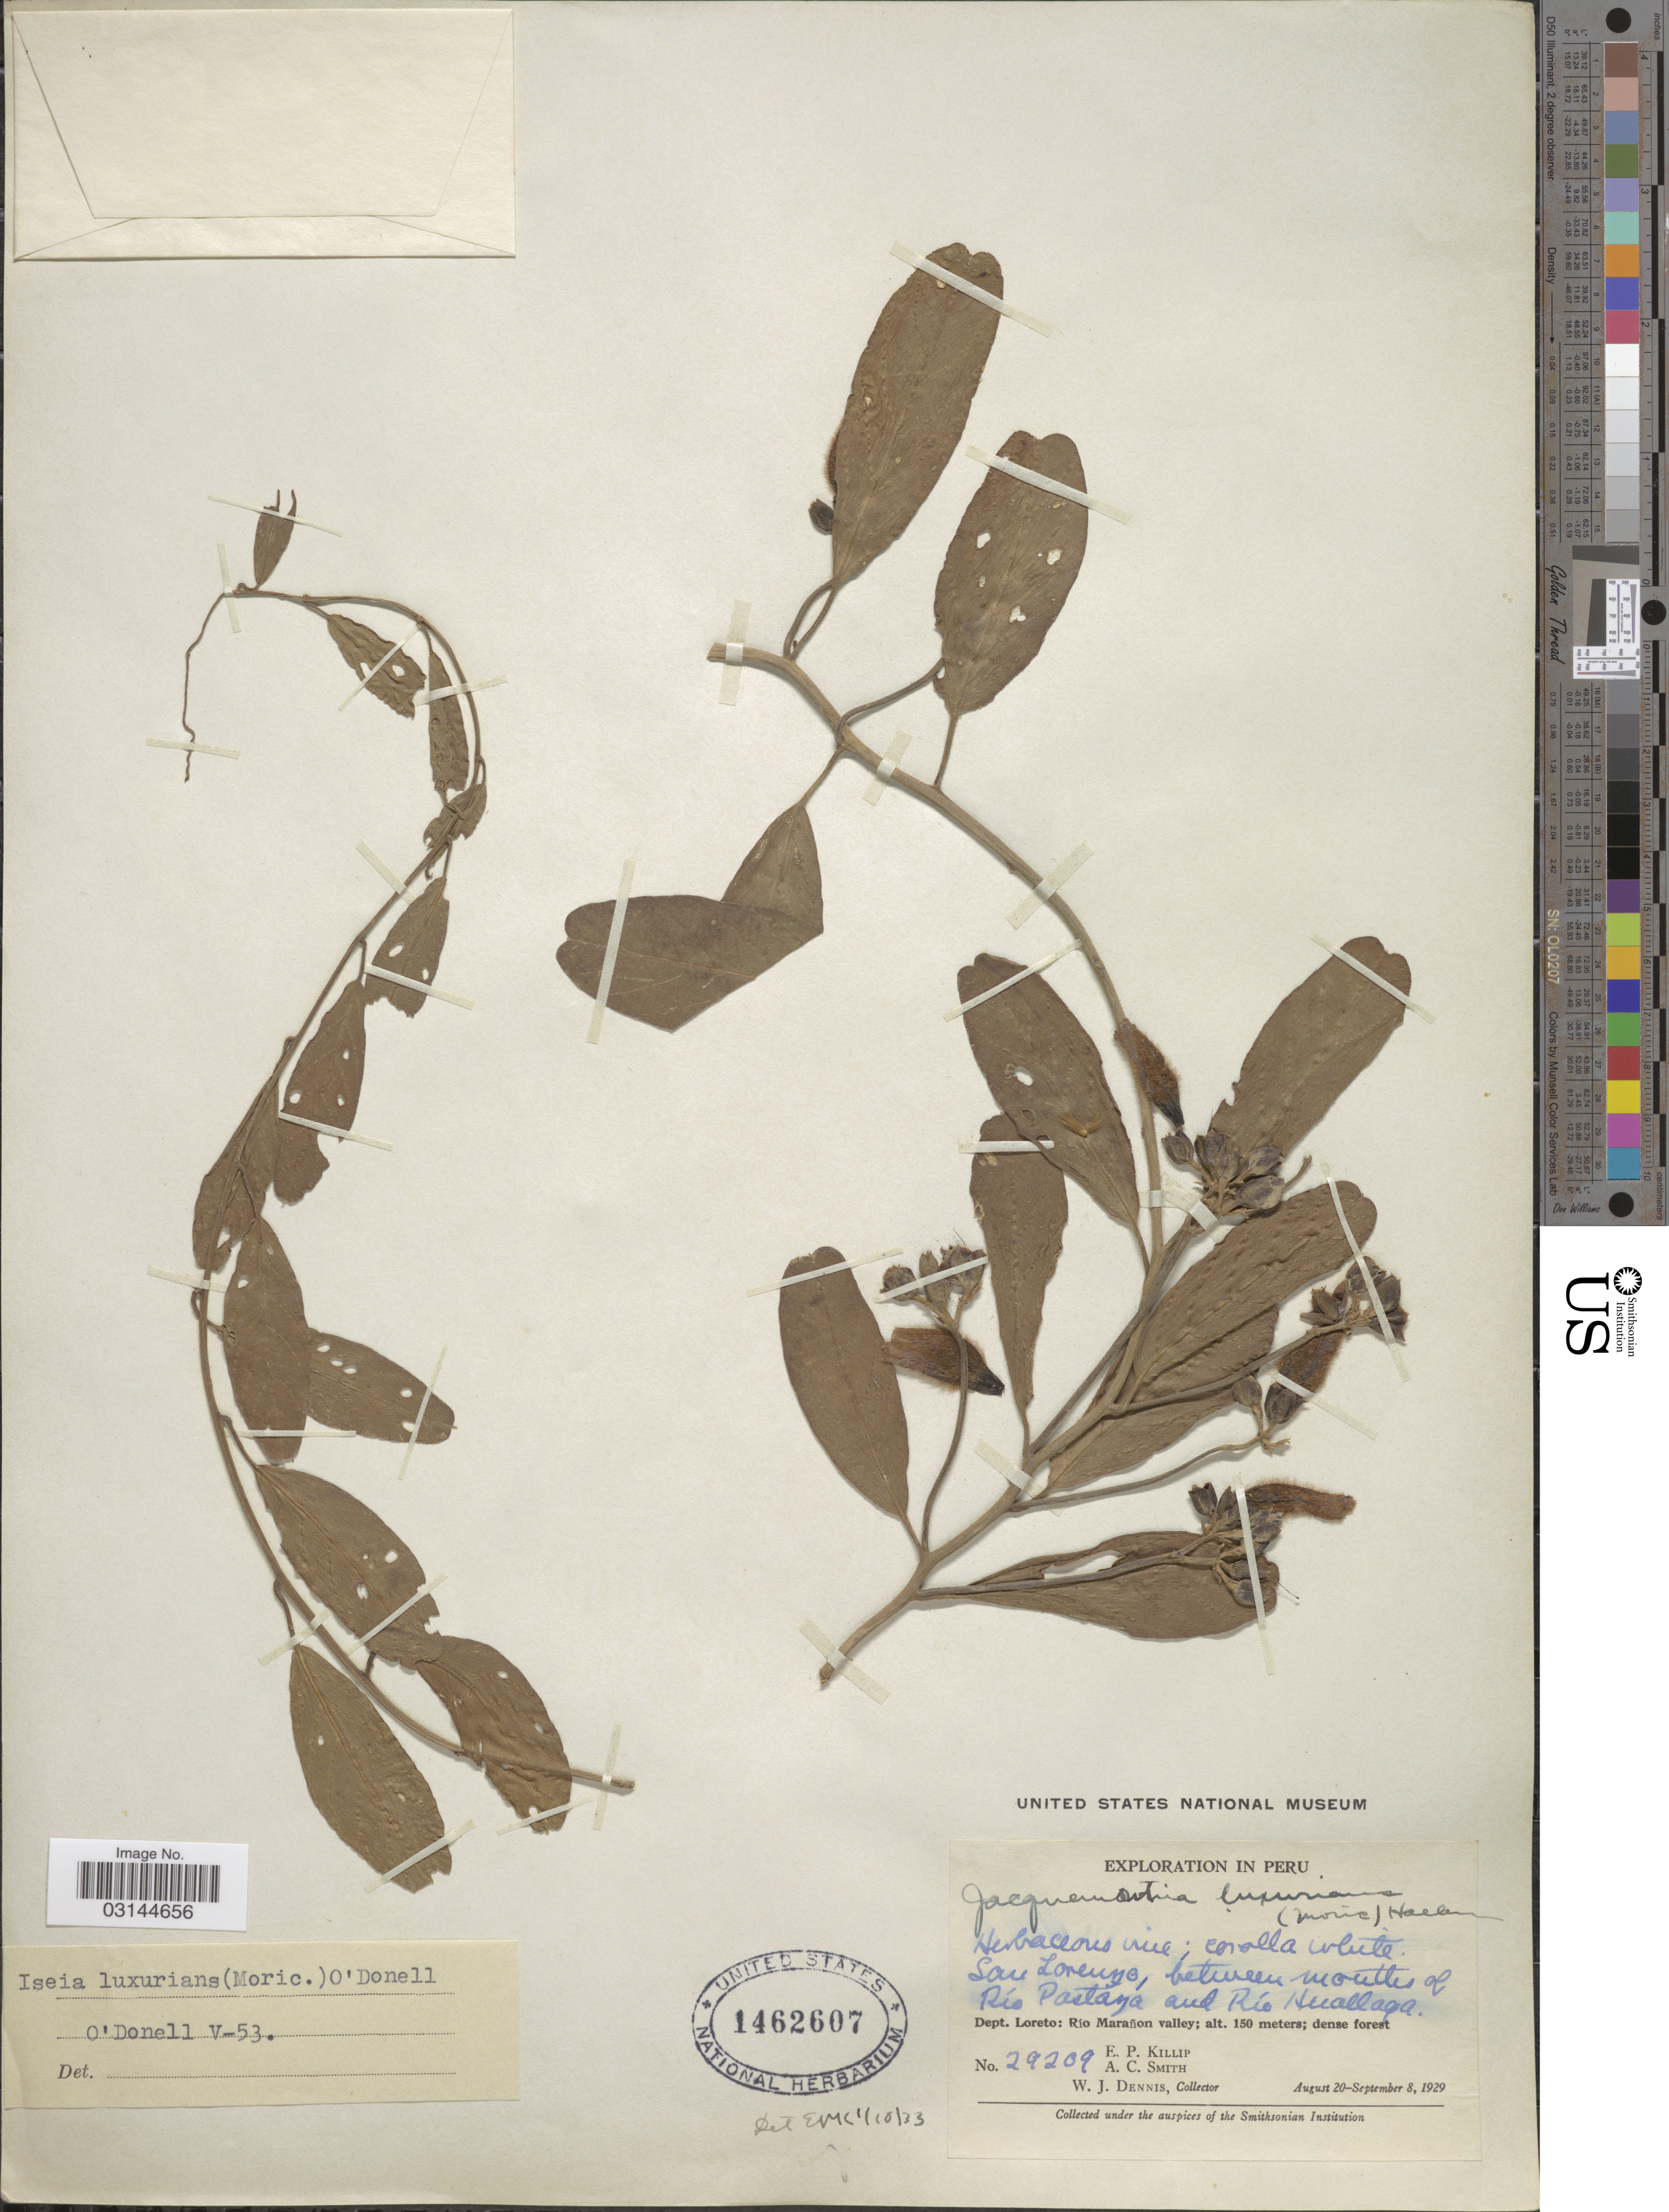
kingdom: Plantae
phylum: Tracheophyta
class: Magnoliopsida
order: Solanales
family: Convolvulaceae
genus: Aniseia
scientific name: Aniseia luxurians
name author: (Moric.) Athiê-Souza & Buril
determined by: Strong, Mark T., (BOT), Smithsonian Institution - National Museum of Natural History (UNITED STATES)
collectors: E. P. Killip, A. C. Smith & W. J. Dennis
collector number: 29209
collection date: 1929-08-20/1929-09-08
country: Peru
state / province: Loreto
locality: San Lorenzo, between mouths of Río Pastaya and Río Huallaga. Dept. Loreto: Río Marañon valley.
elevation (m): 150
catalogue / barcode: US 1462607